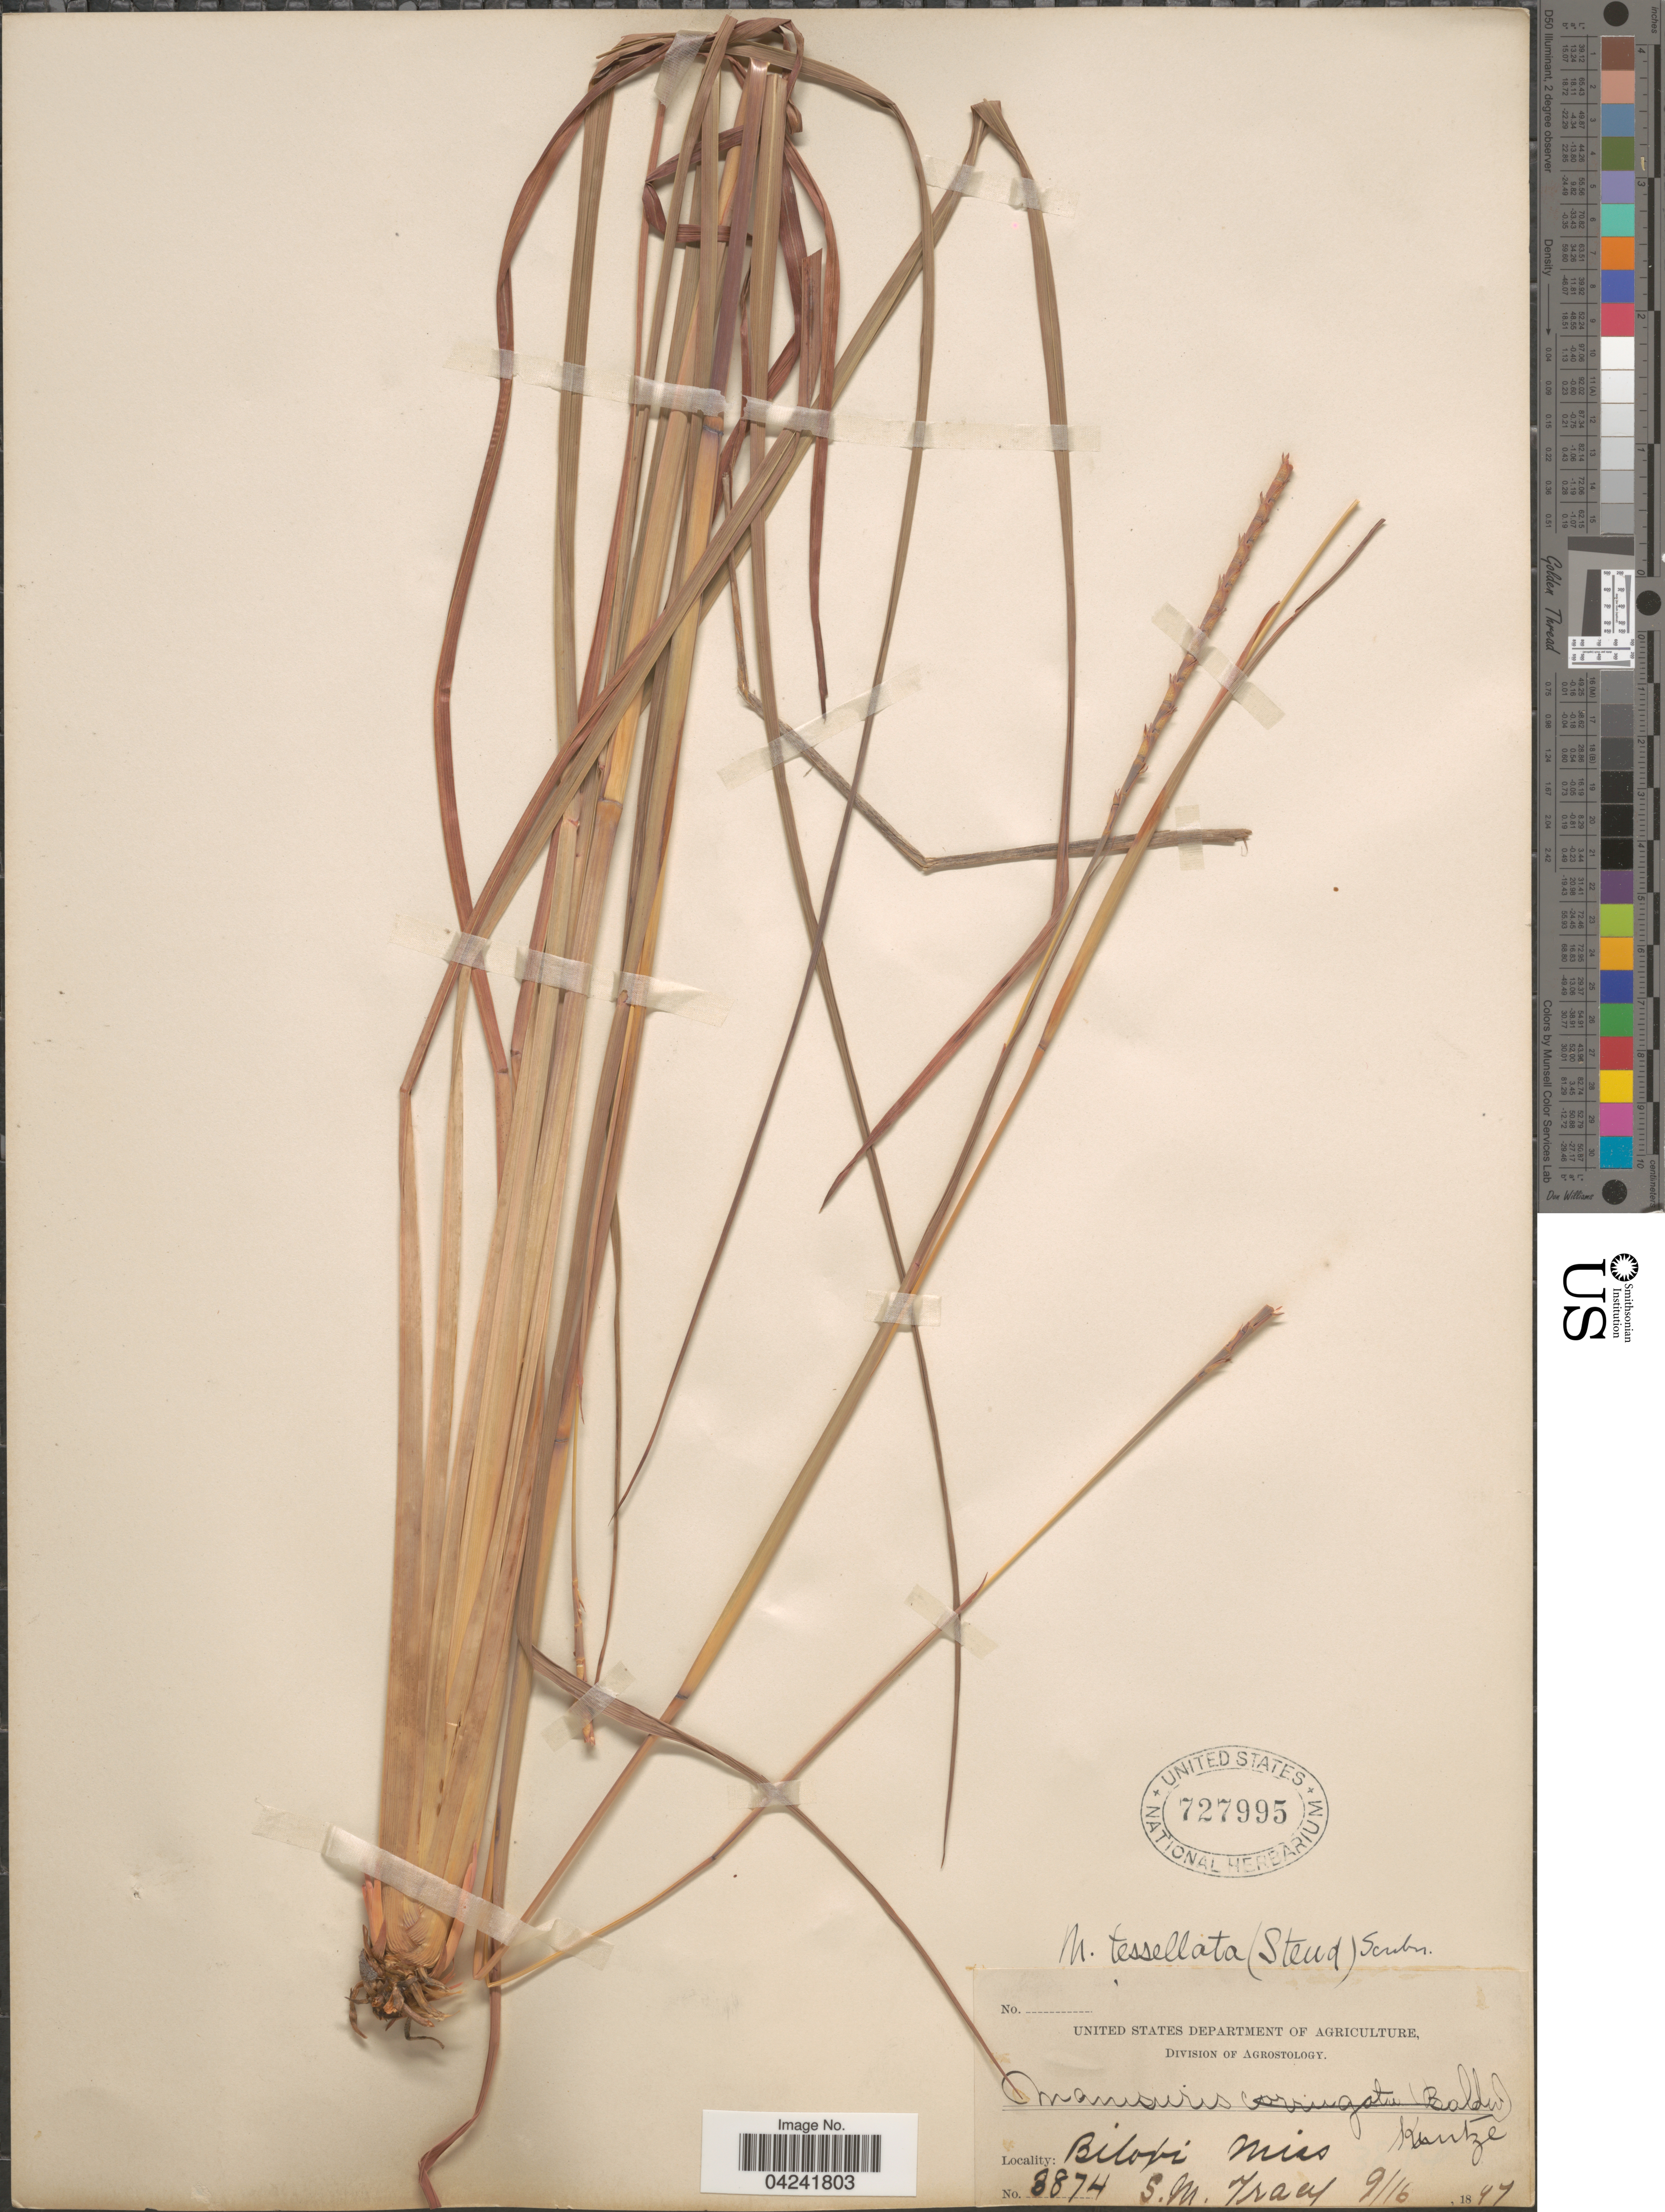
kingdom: Plantae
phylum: Tracheophyta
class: Liliopsida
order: Poales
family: Poaceae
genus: Mnesithea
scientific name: Mnesithea tessellata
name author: (Steud.) de Koning & Sosef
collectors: S. M. Tracy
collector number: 3874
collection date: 1847-09-16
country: United States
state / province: Mississippi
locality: Biloxi.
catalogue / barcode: US 727995